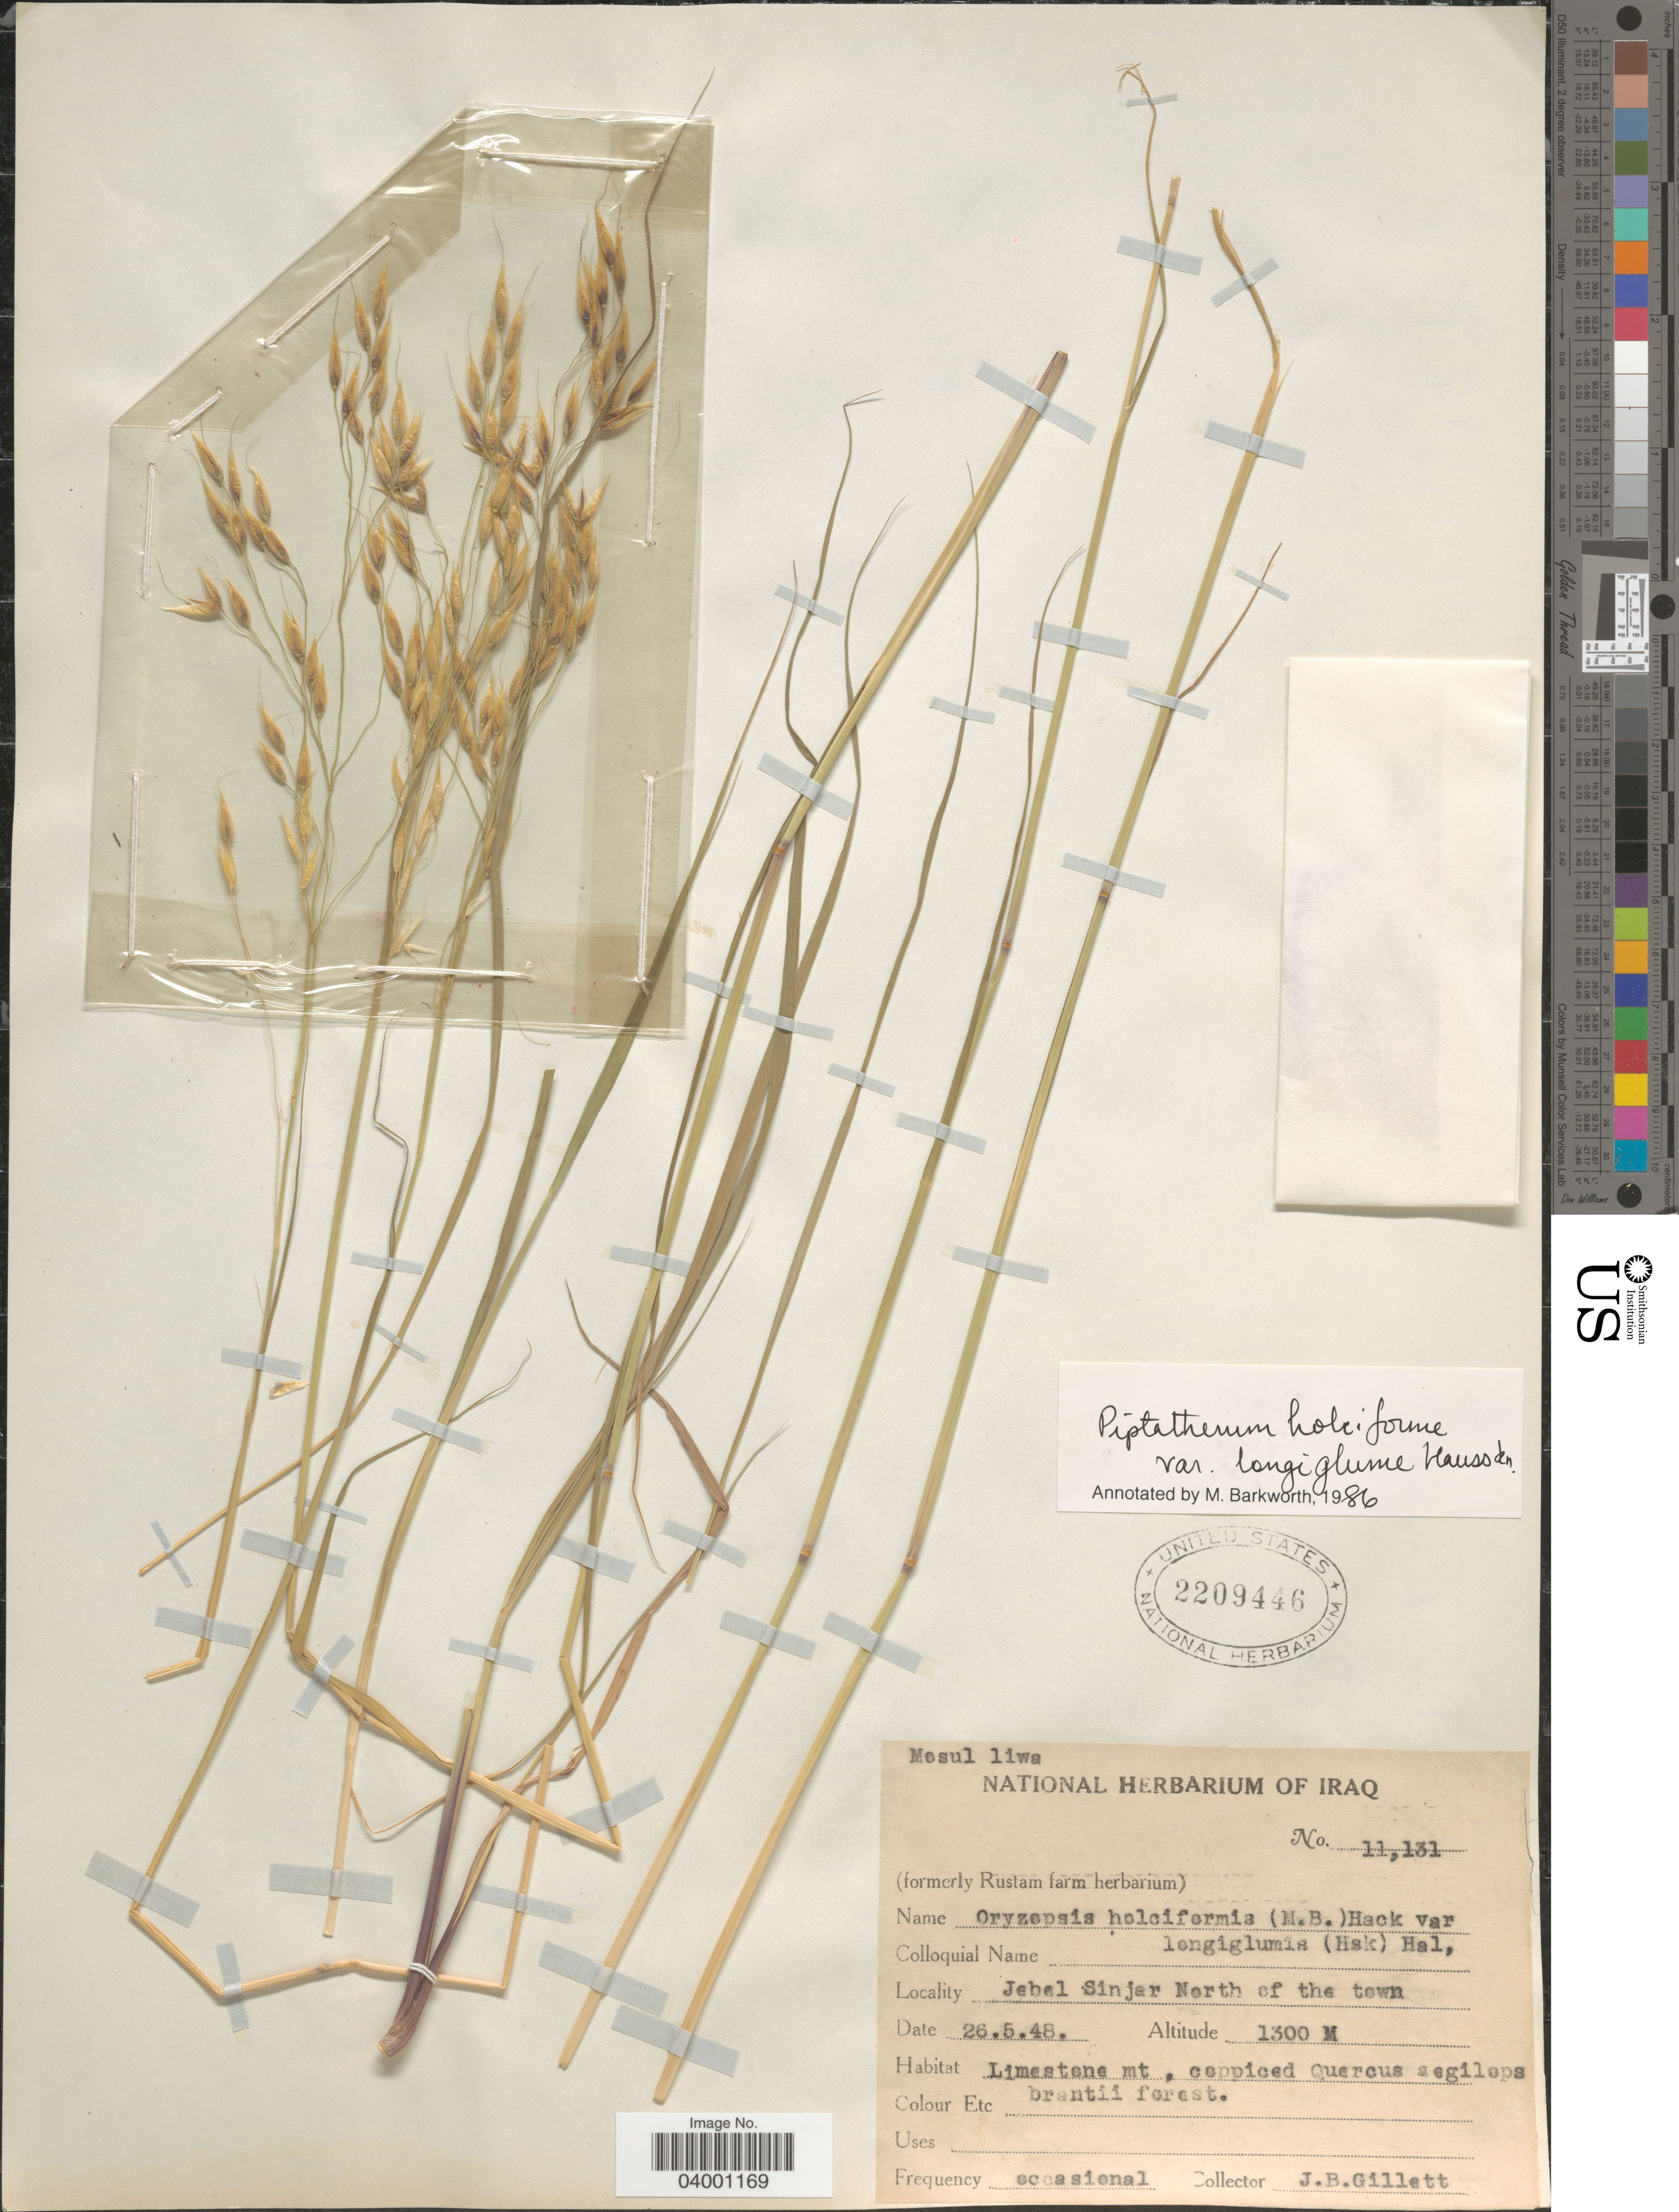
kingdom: Plantae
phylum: Tracheophyta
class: Liliopsida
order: Poales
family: Poaceae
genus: Piptatherum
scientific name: Piptatherum holciforme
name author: (M. Bieb.) Roem. & Schult.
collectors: J. B. Gillett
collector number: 11131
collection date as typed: Transcribed d/m/y: 26/5/48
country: Iraq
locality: Mosul liwa. Jebel Sinjar North of the town.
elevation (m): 1300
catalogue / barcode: US 2209446